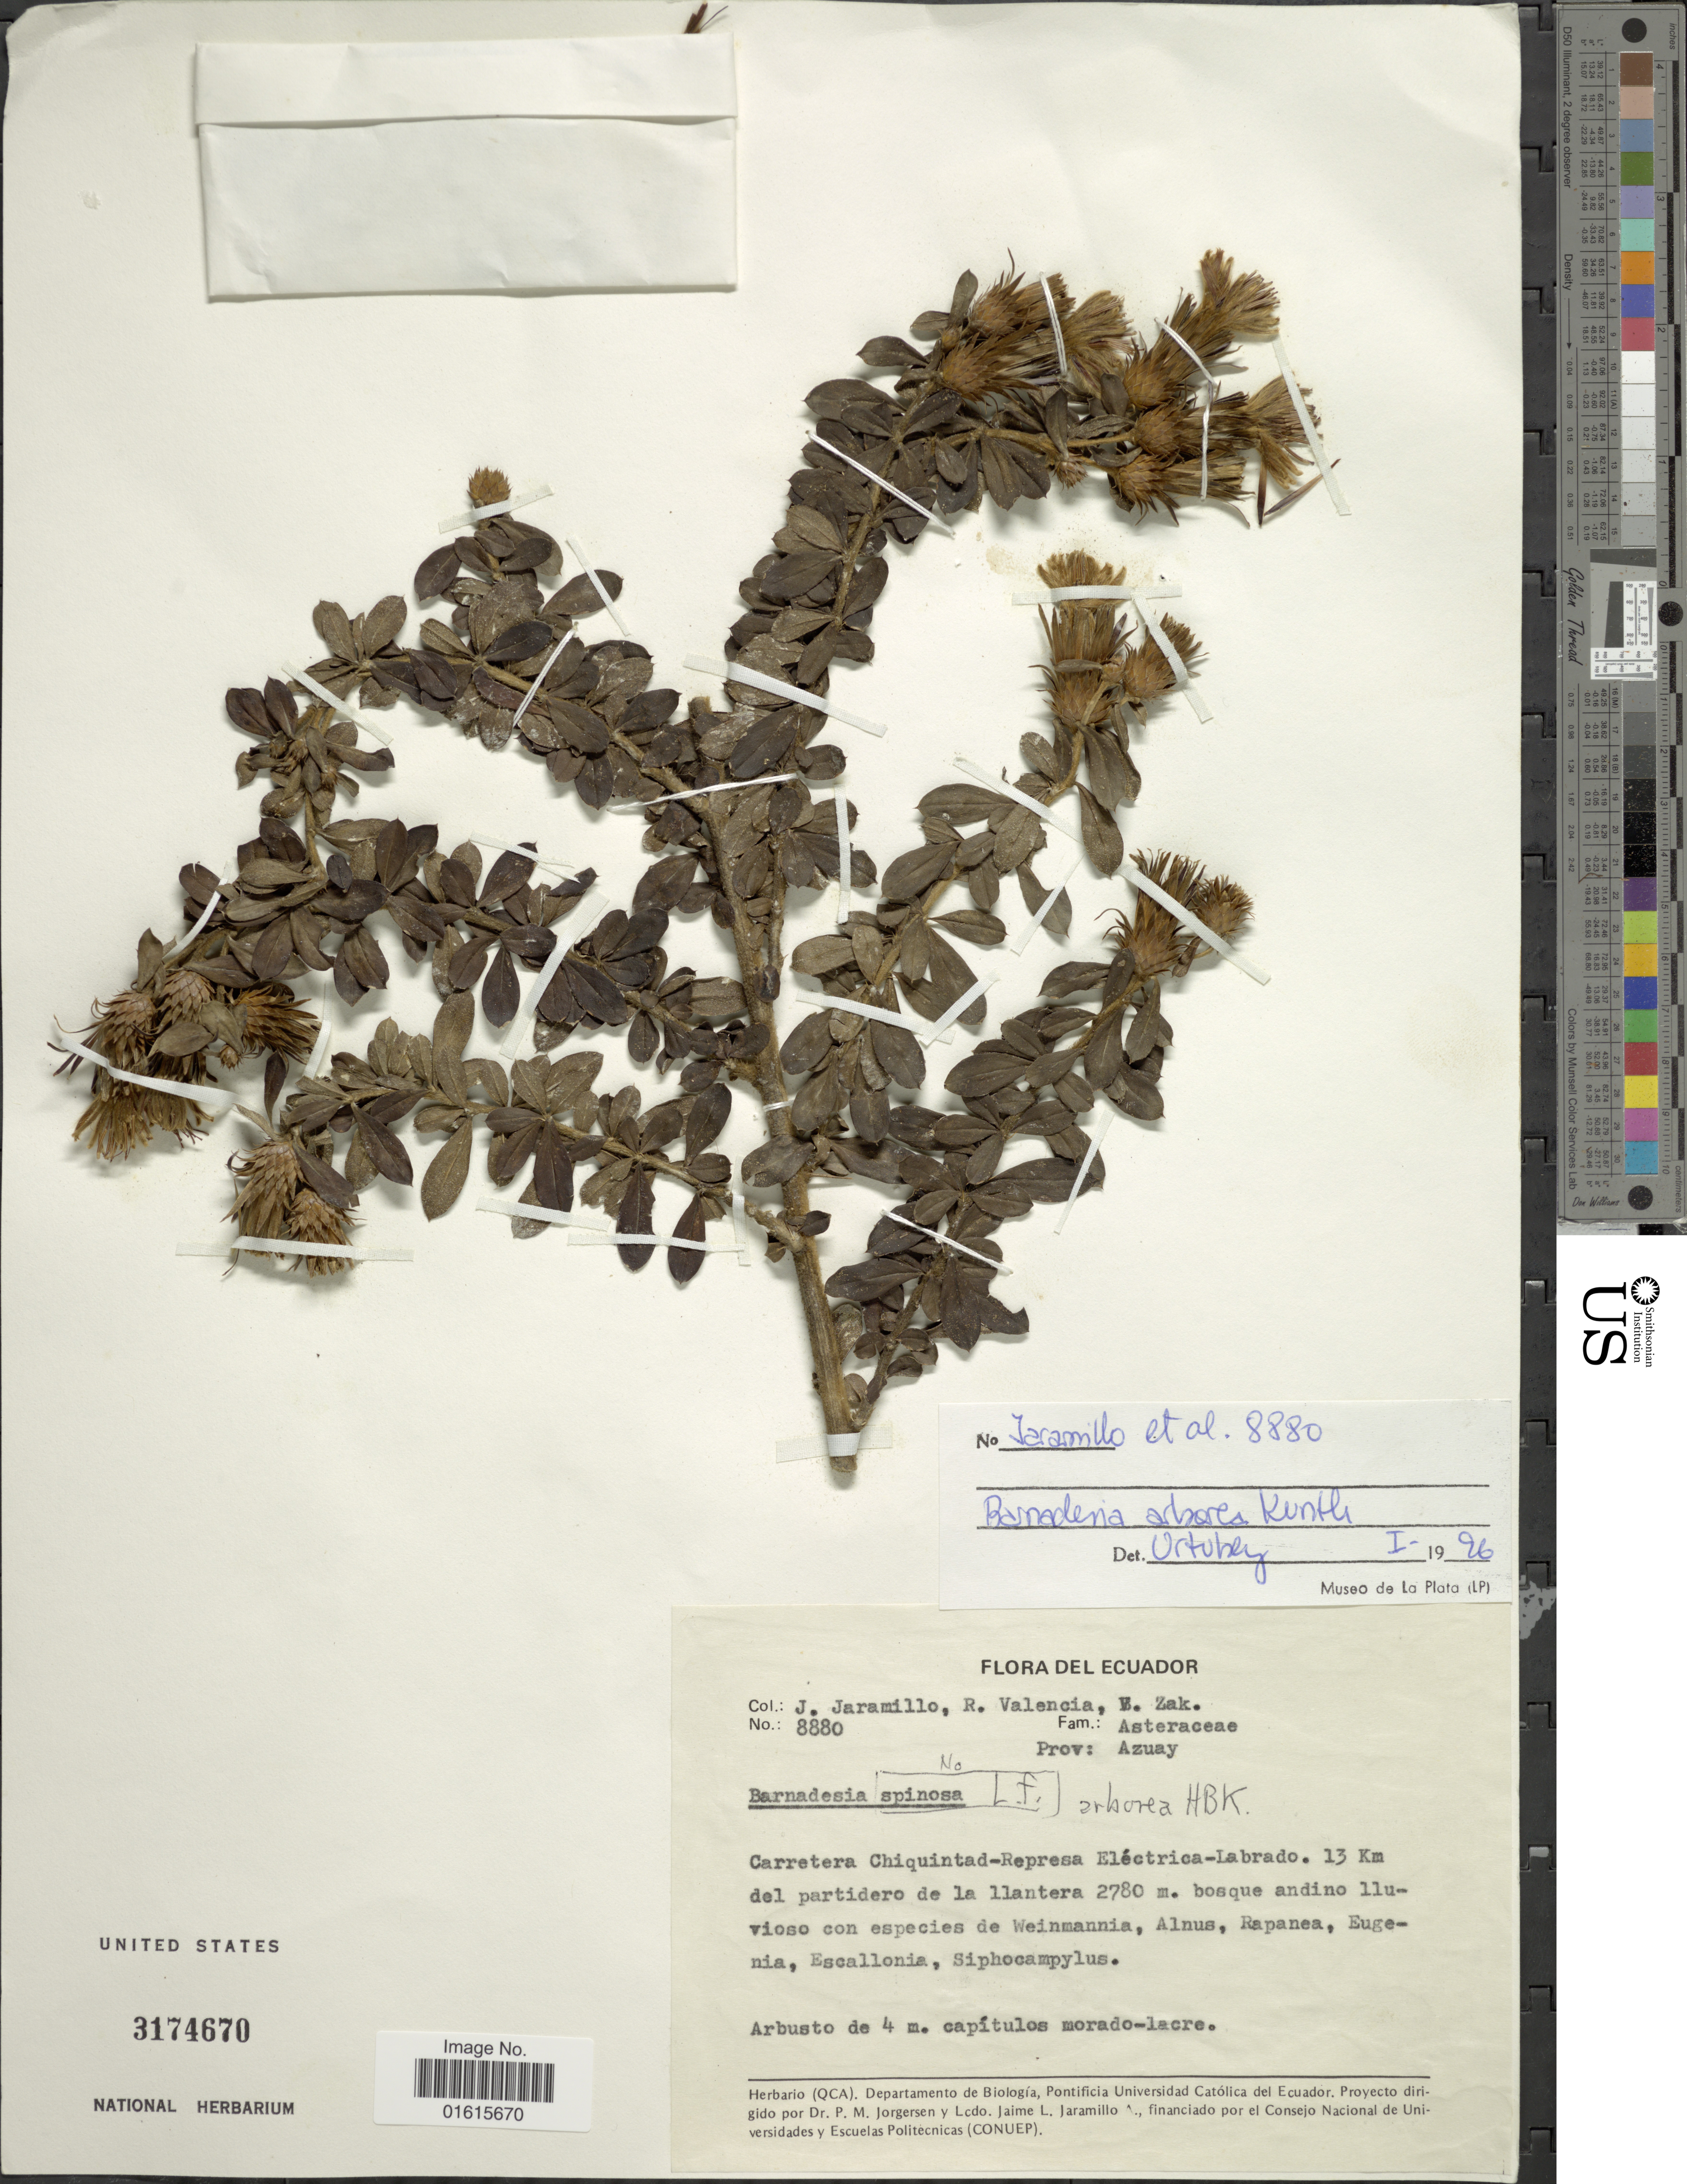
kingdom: Plantae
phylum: Tracheophyta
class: Magnoliopsida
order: Asterales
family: Asteraceae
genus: Barnadesia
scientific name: Barnadesia arborea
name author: Kunth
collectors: J. Jaramilo, R. Valencia & Zak. E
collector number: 8880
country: Ecuador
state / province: Azuay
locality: Carretera Chiquintad-Represa Electricioa-Labrado. 13 km del partidero de a llantera 2780 m.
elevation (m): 2780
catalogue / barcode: US 3174670